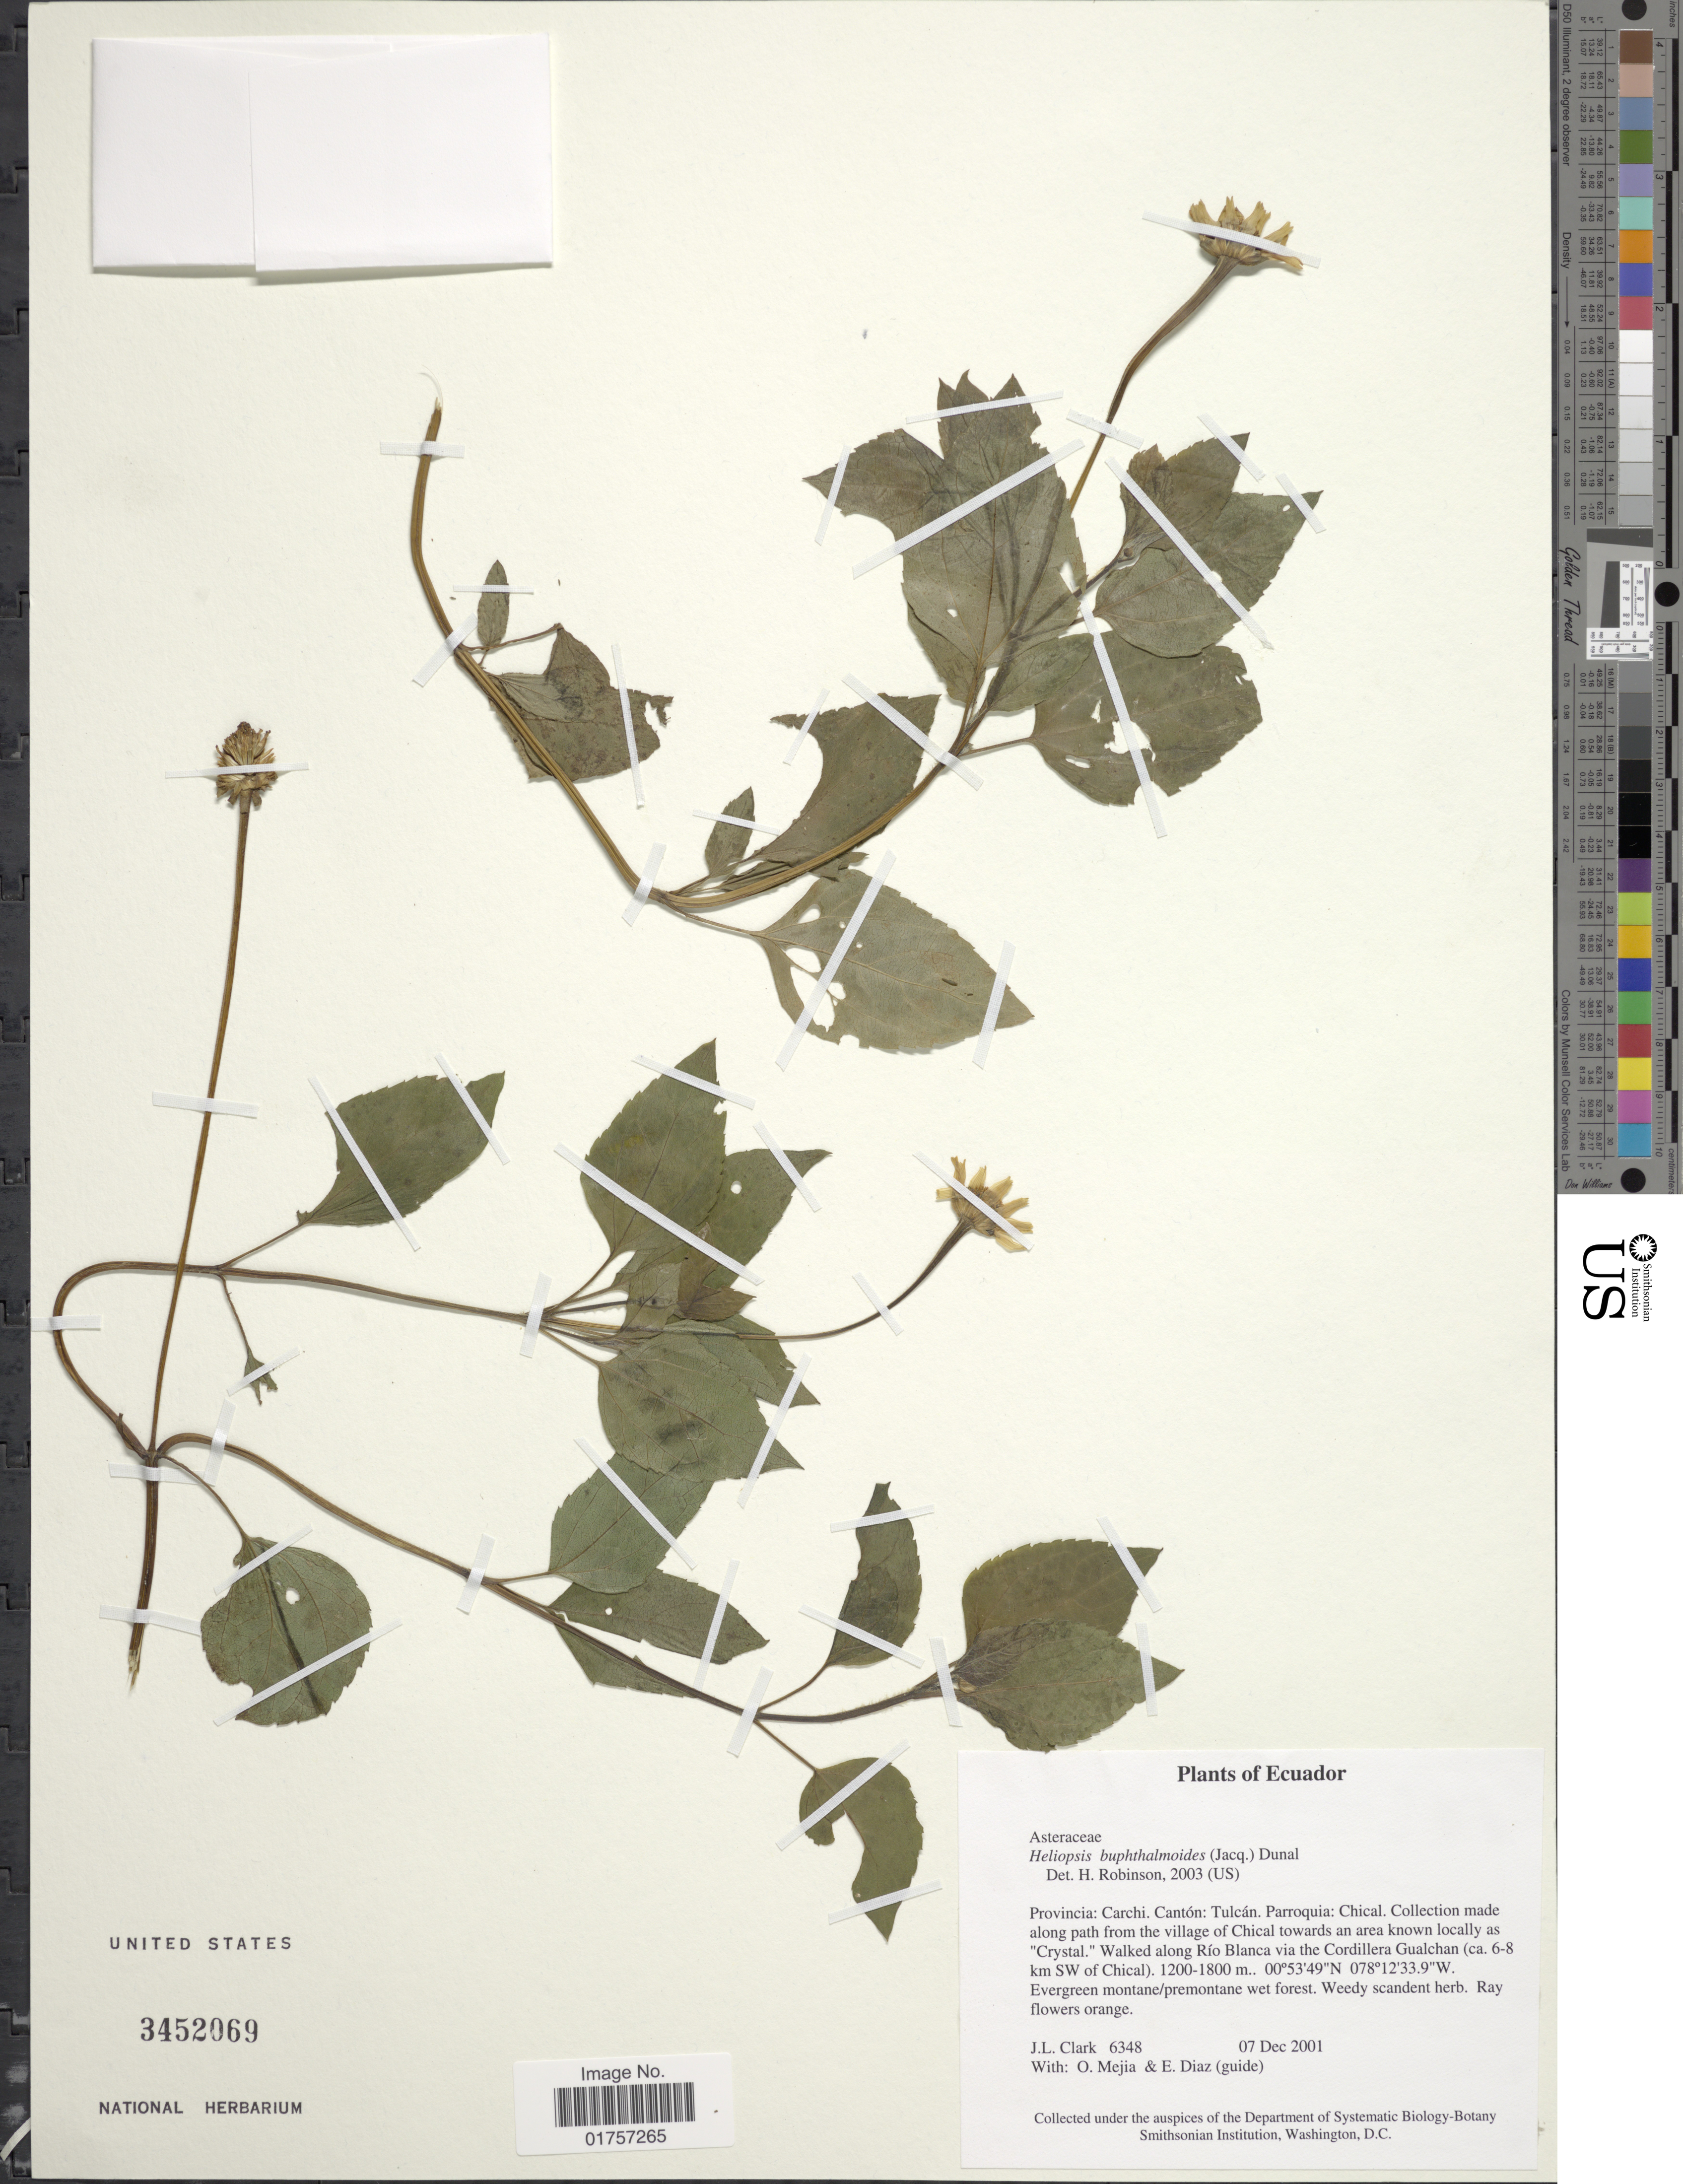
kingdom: Plantae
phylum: Tracheophyta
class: Magnoliopsida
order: Asterales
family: Asteraceae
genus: Heliopsis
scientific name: Heliopsis buphthalmoides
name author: (Jacq.) Dunal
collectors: J. L. Clark, O. Mejia & E. Diaz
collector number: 6348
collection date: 2001-12-07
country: Ecuador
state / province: Carchi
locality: Cantón: Tulcán. Parroquia: Chical. along path from the village of Chical towards an area known locally as "Crystal." Walked along Río Blanca via the Cordillera Gualchan (ca. 6-8 km SW of Chical)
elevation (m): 1200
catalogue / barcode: US 3452069